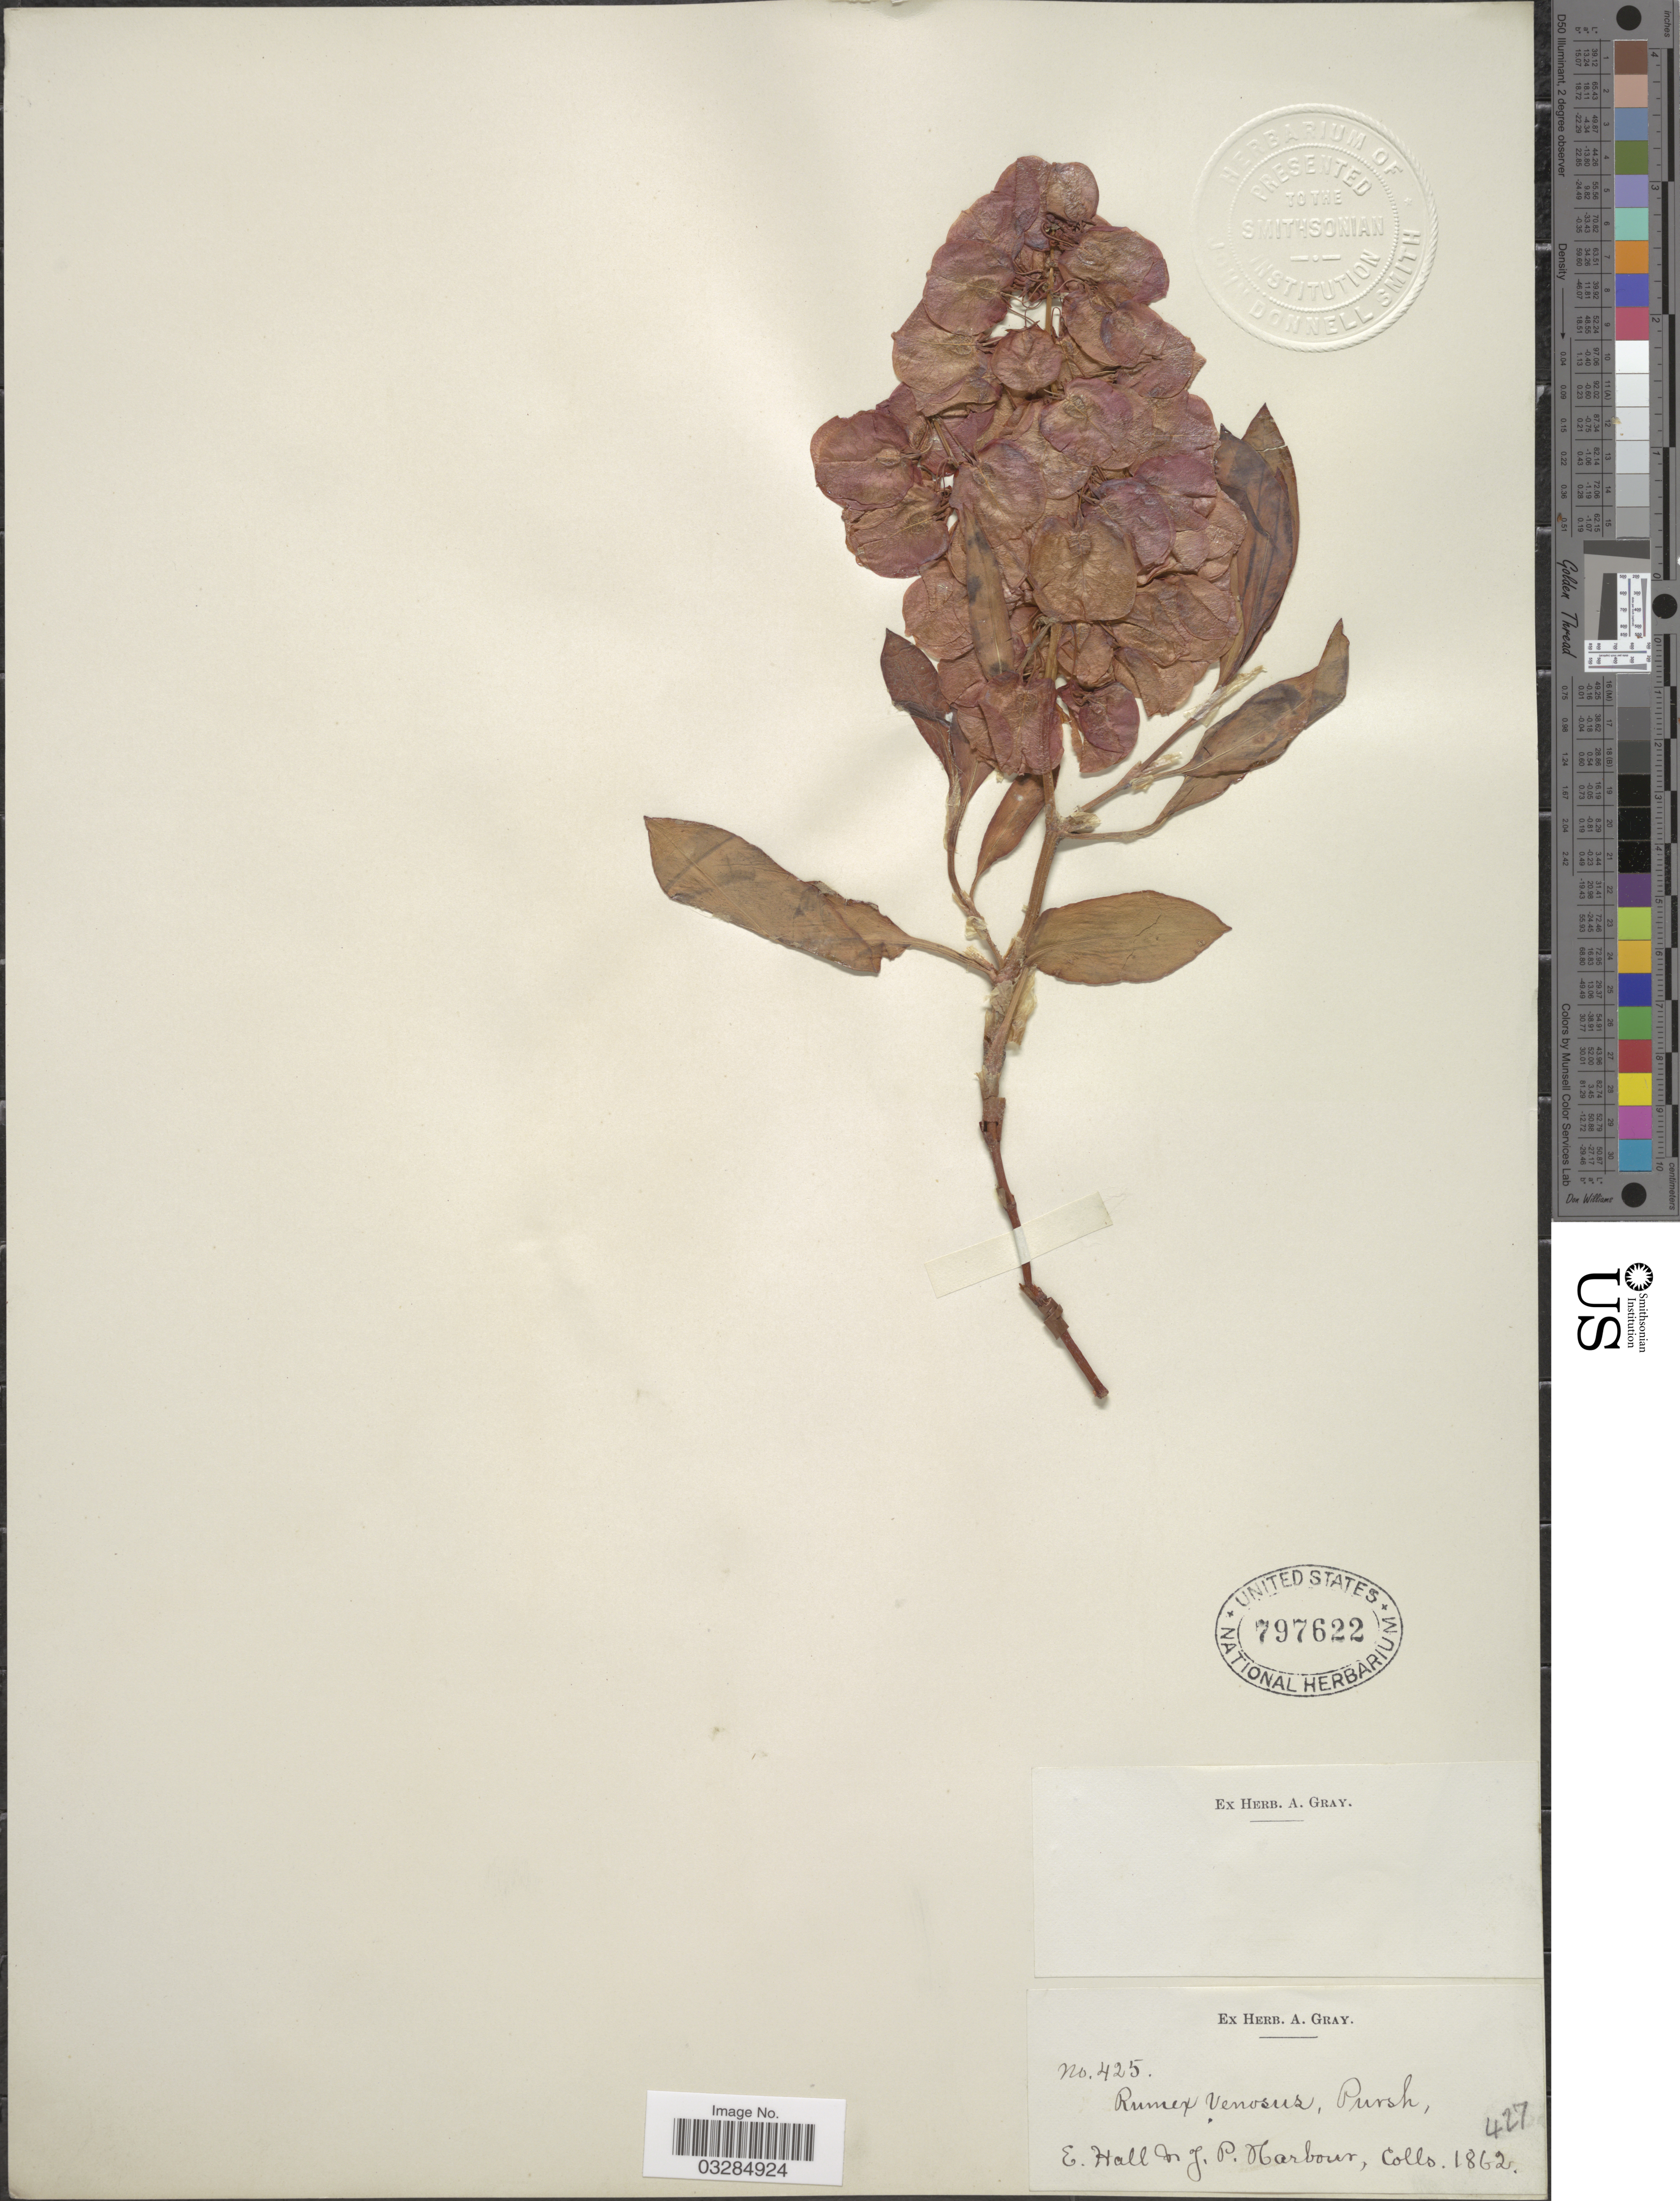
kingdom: Plantae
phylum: Tracheophyta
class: Magnoliopsida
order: Caryophyllales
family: Polygonaceae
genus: Rumex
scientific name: Rumex venosus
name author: Pursh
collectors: E. Hall & J. Harbour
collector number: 425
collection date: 1862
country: United States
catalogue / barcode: US 797622